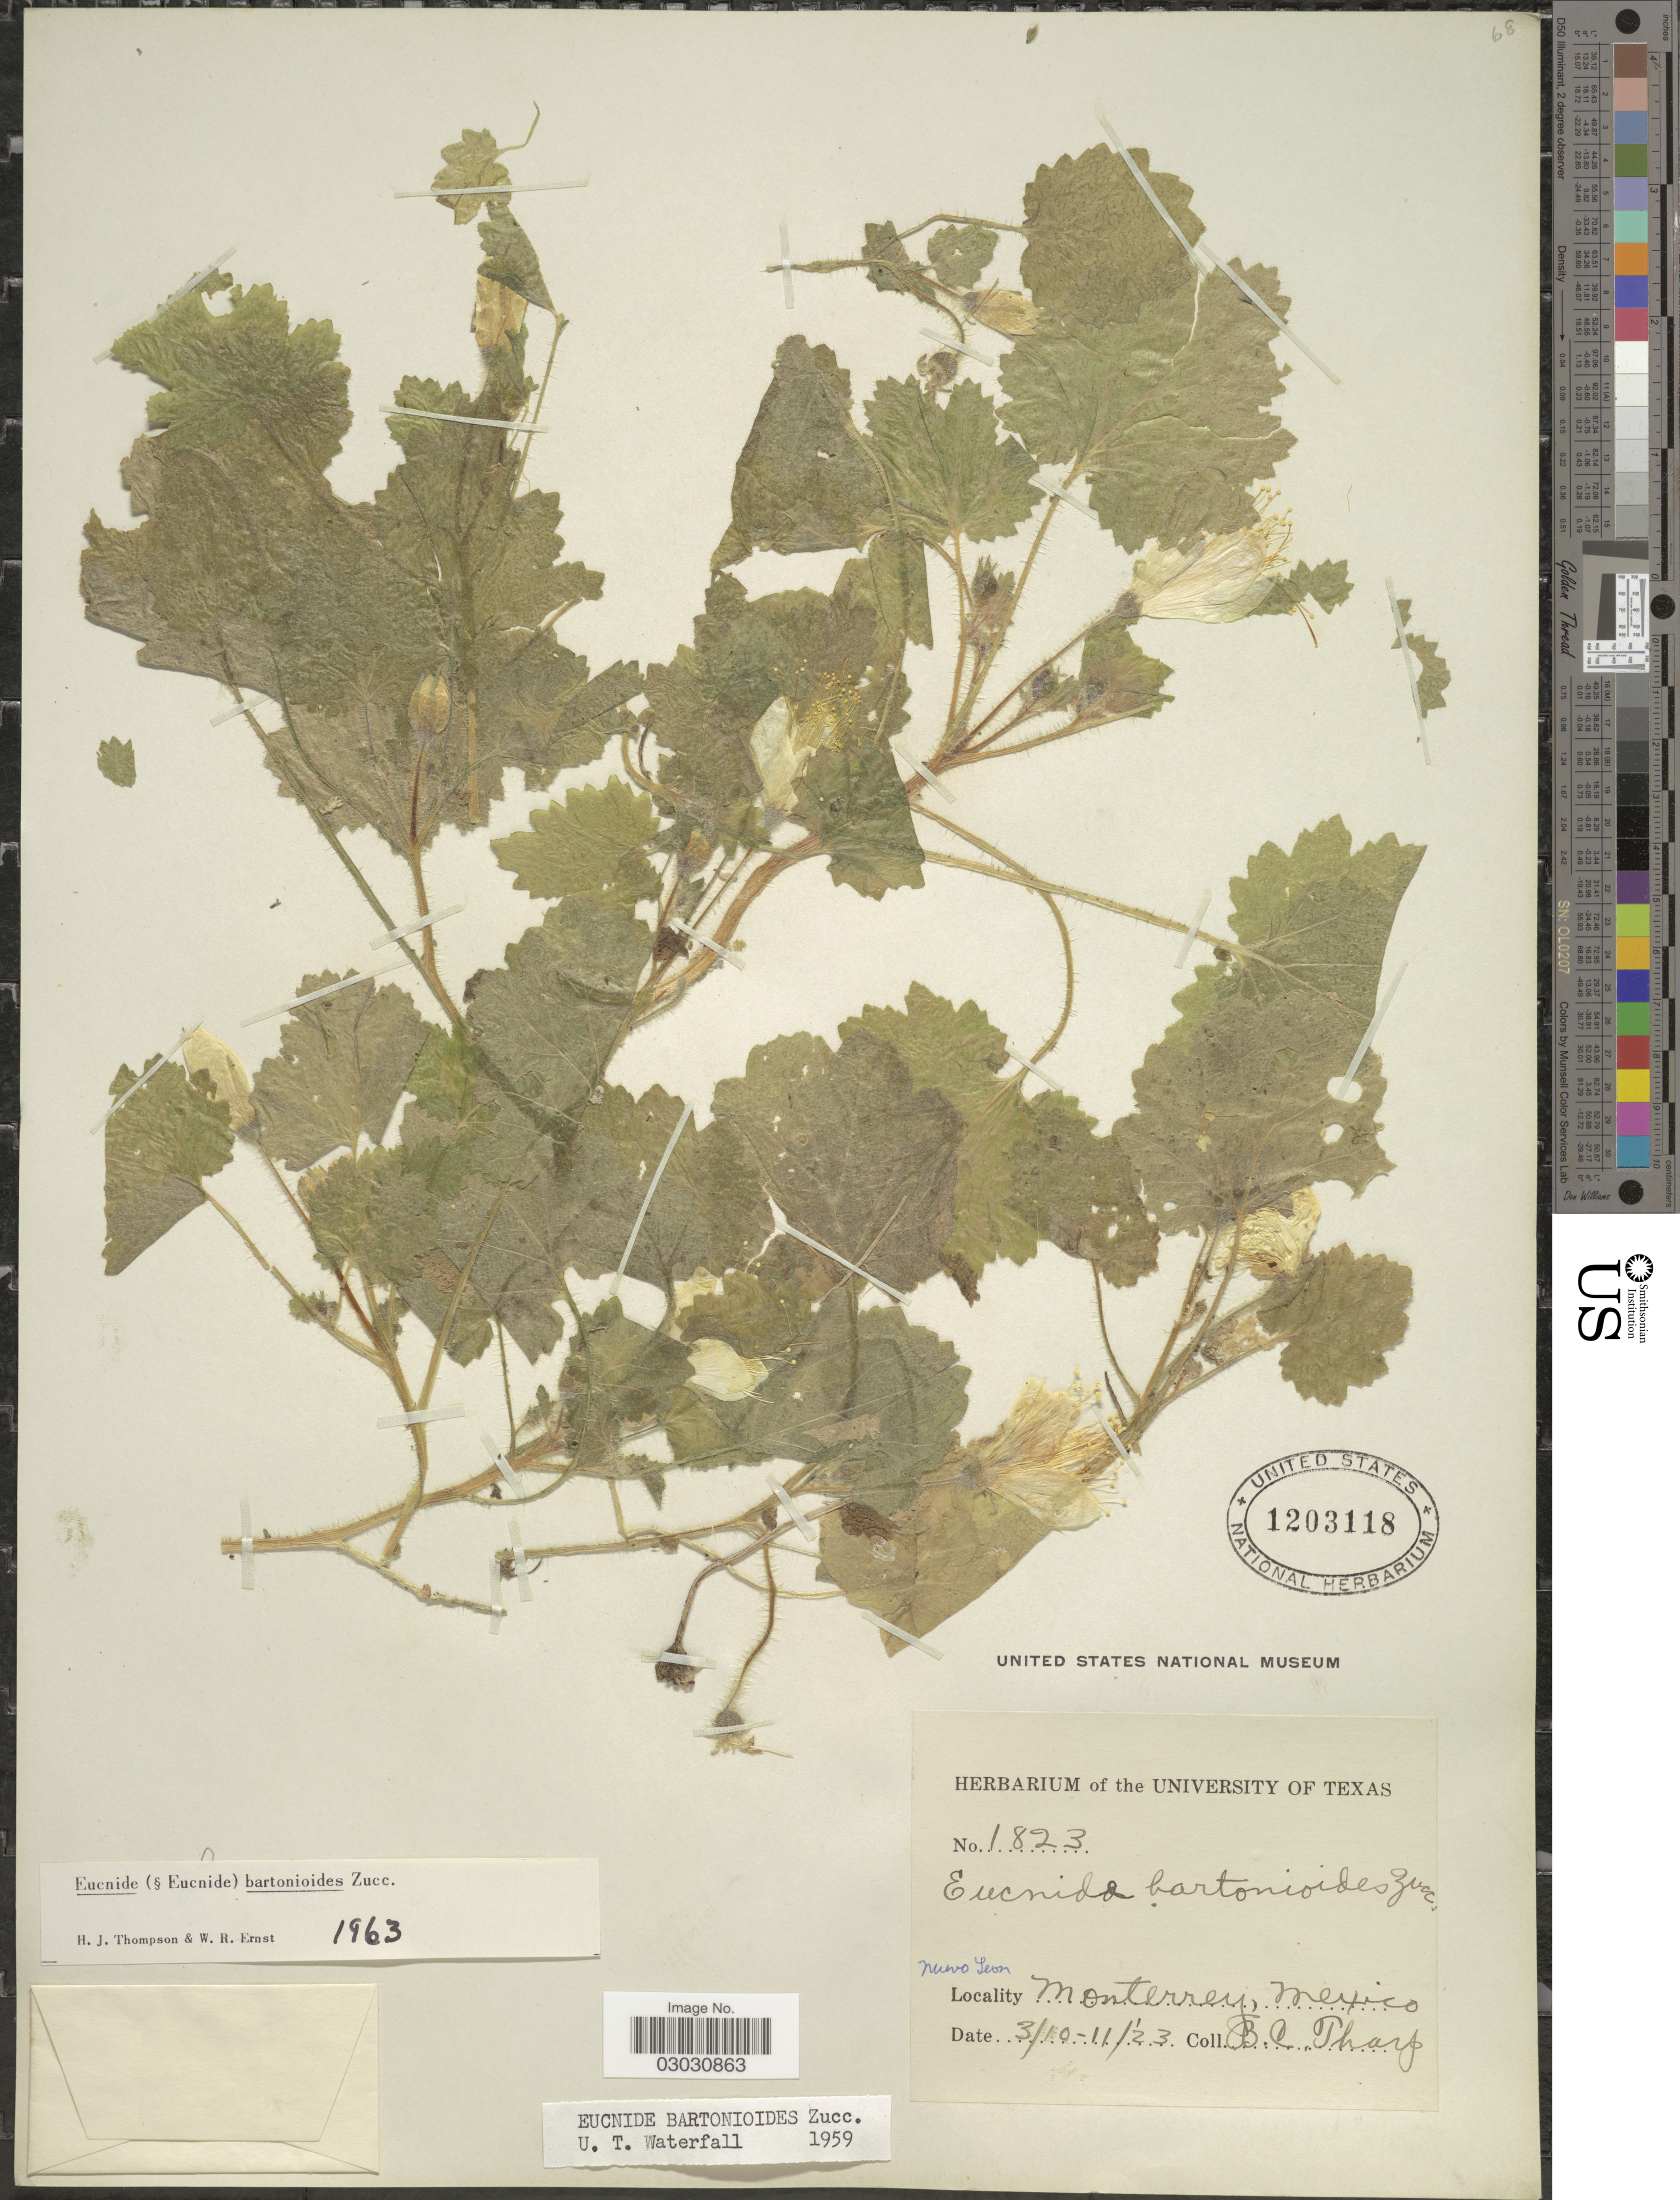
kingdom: Plantae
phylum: Tracheophyta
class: Magnoliopsida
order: Cornales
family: Loasaceae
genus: Eucnide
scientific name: Eucnide bartonioides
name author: Zucc.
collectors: B. C. Tharp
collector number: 1823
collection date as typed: Transcribed d/m/y: 10/3/23 to 11/3/23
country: Mexico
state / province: Nuevo León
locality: Monterrey.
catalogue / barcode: US 1203118